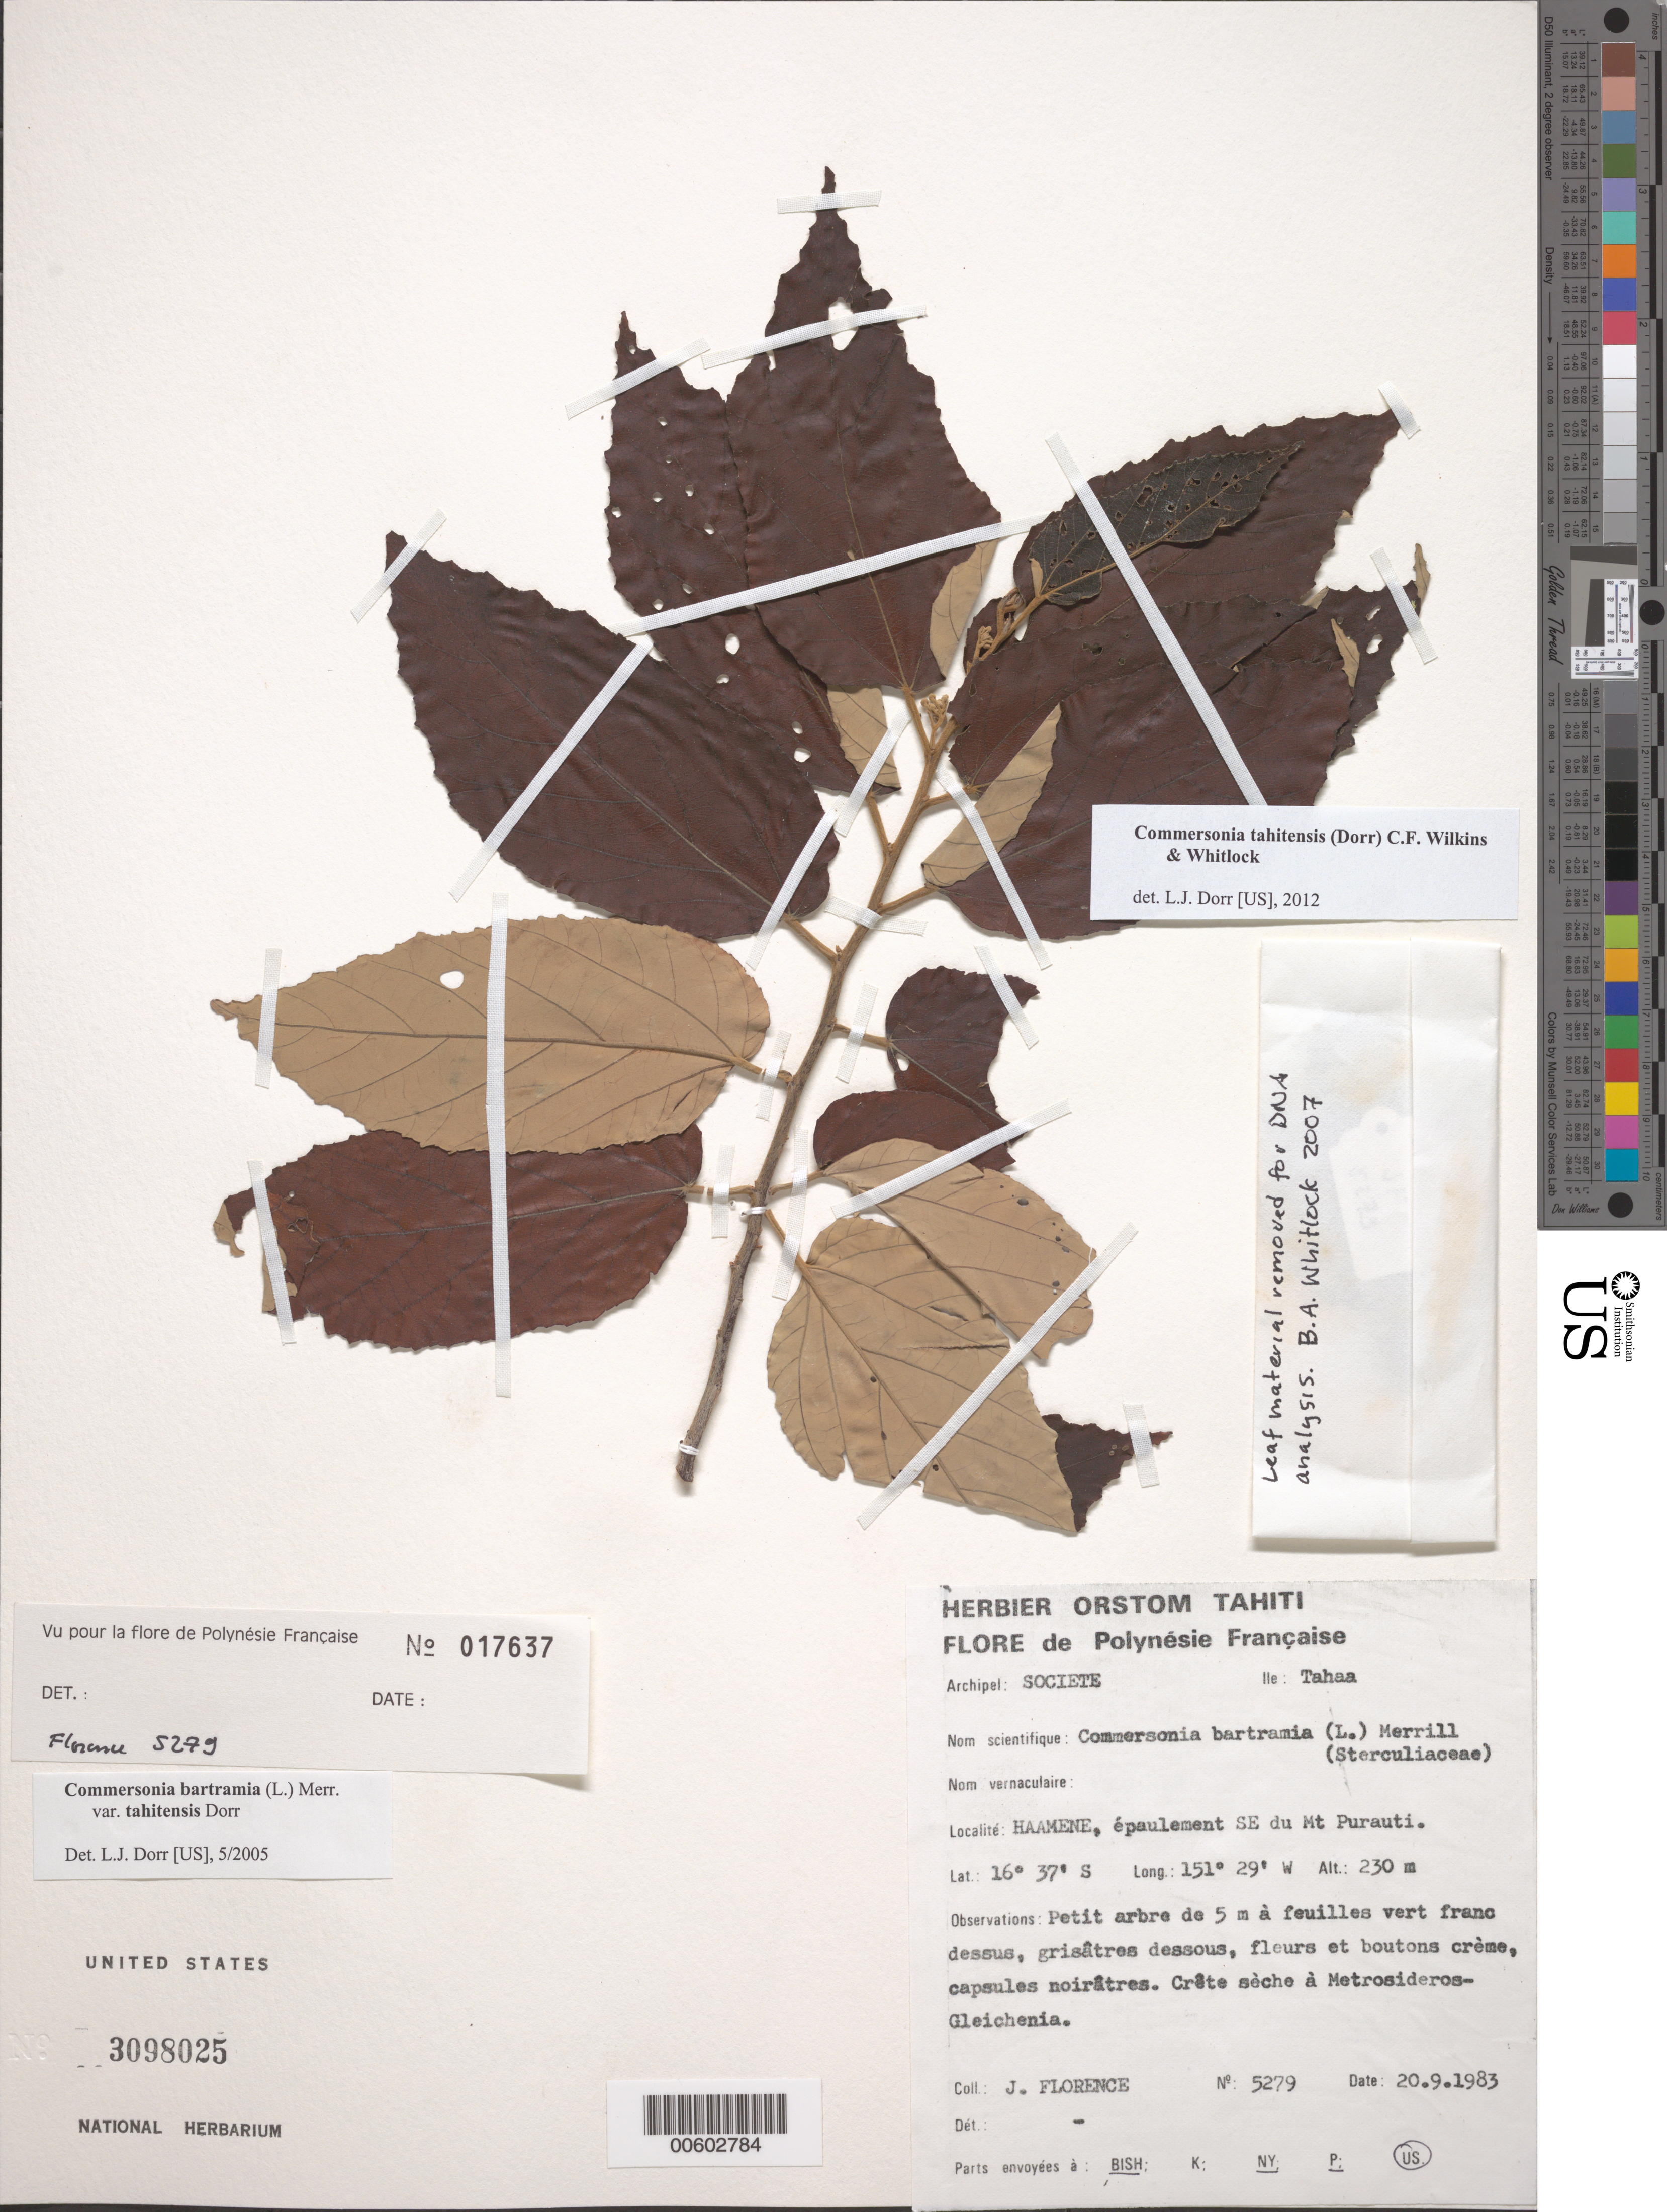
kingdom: Plantae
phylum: Tracheophyta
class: Magnoliopsida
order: Malvales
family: Malvaceae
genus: Commersonia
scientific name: Commersonia tahitensis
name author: (Dorr) C.F. Wilkins & Whitlock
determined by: Dorr, L. J., (BOT), Smithsonian Institution - National Museum of Natural History (UNITED STATES)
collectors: J. Florence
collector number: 5279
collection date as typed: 20 Sep 1983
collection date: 1983-09-20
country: French Polynesia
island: Tahaa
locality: Haamene, épaulement SE du Mt. Purauti [Society Is.]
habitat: Crête sèche Metrosideros-Gleichenia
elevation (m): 230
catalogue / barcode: US 3098025